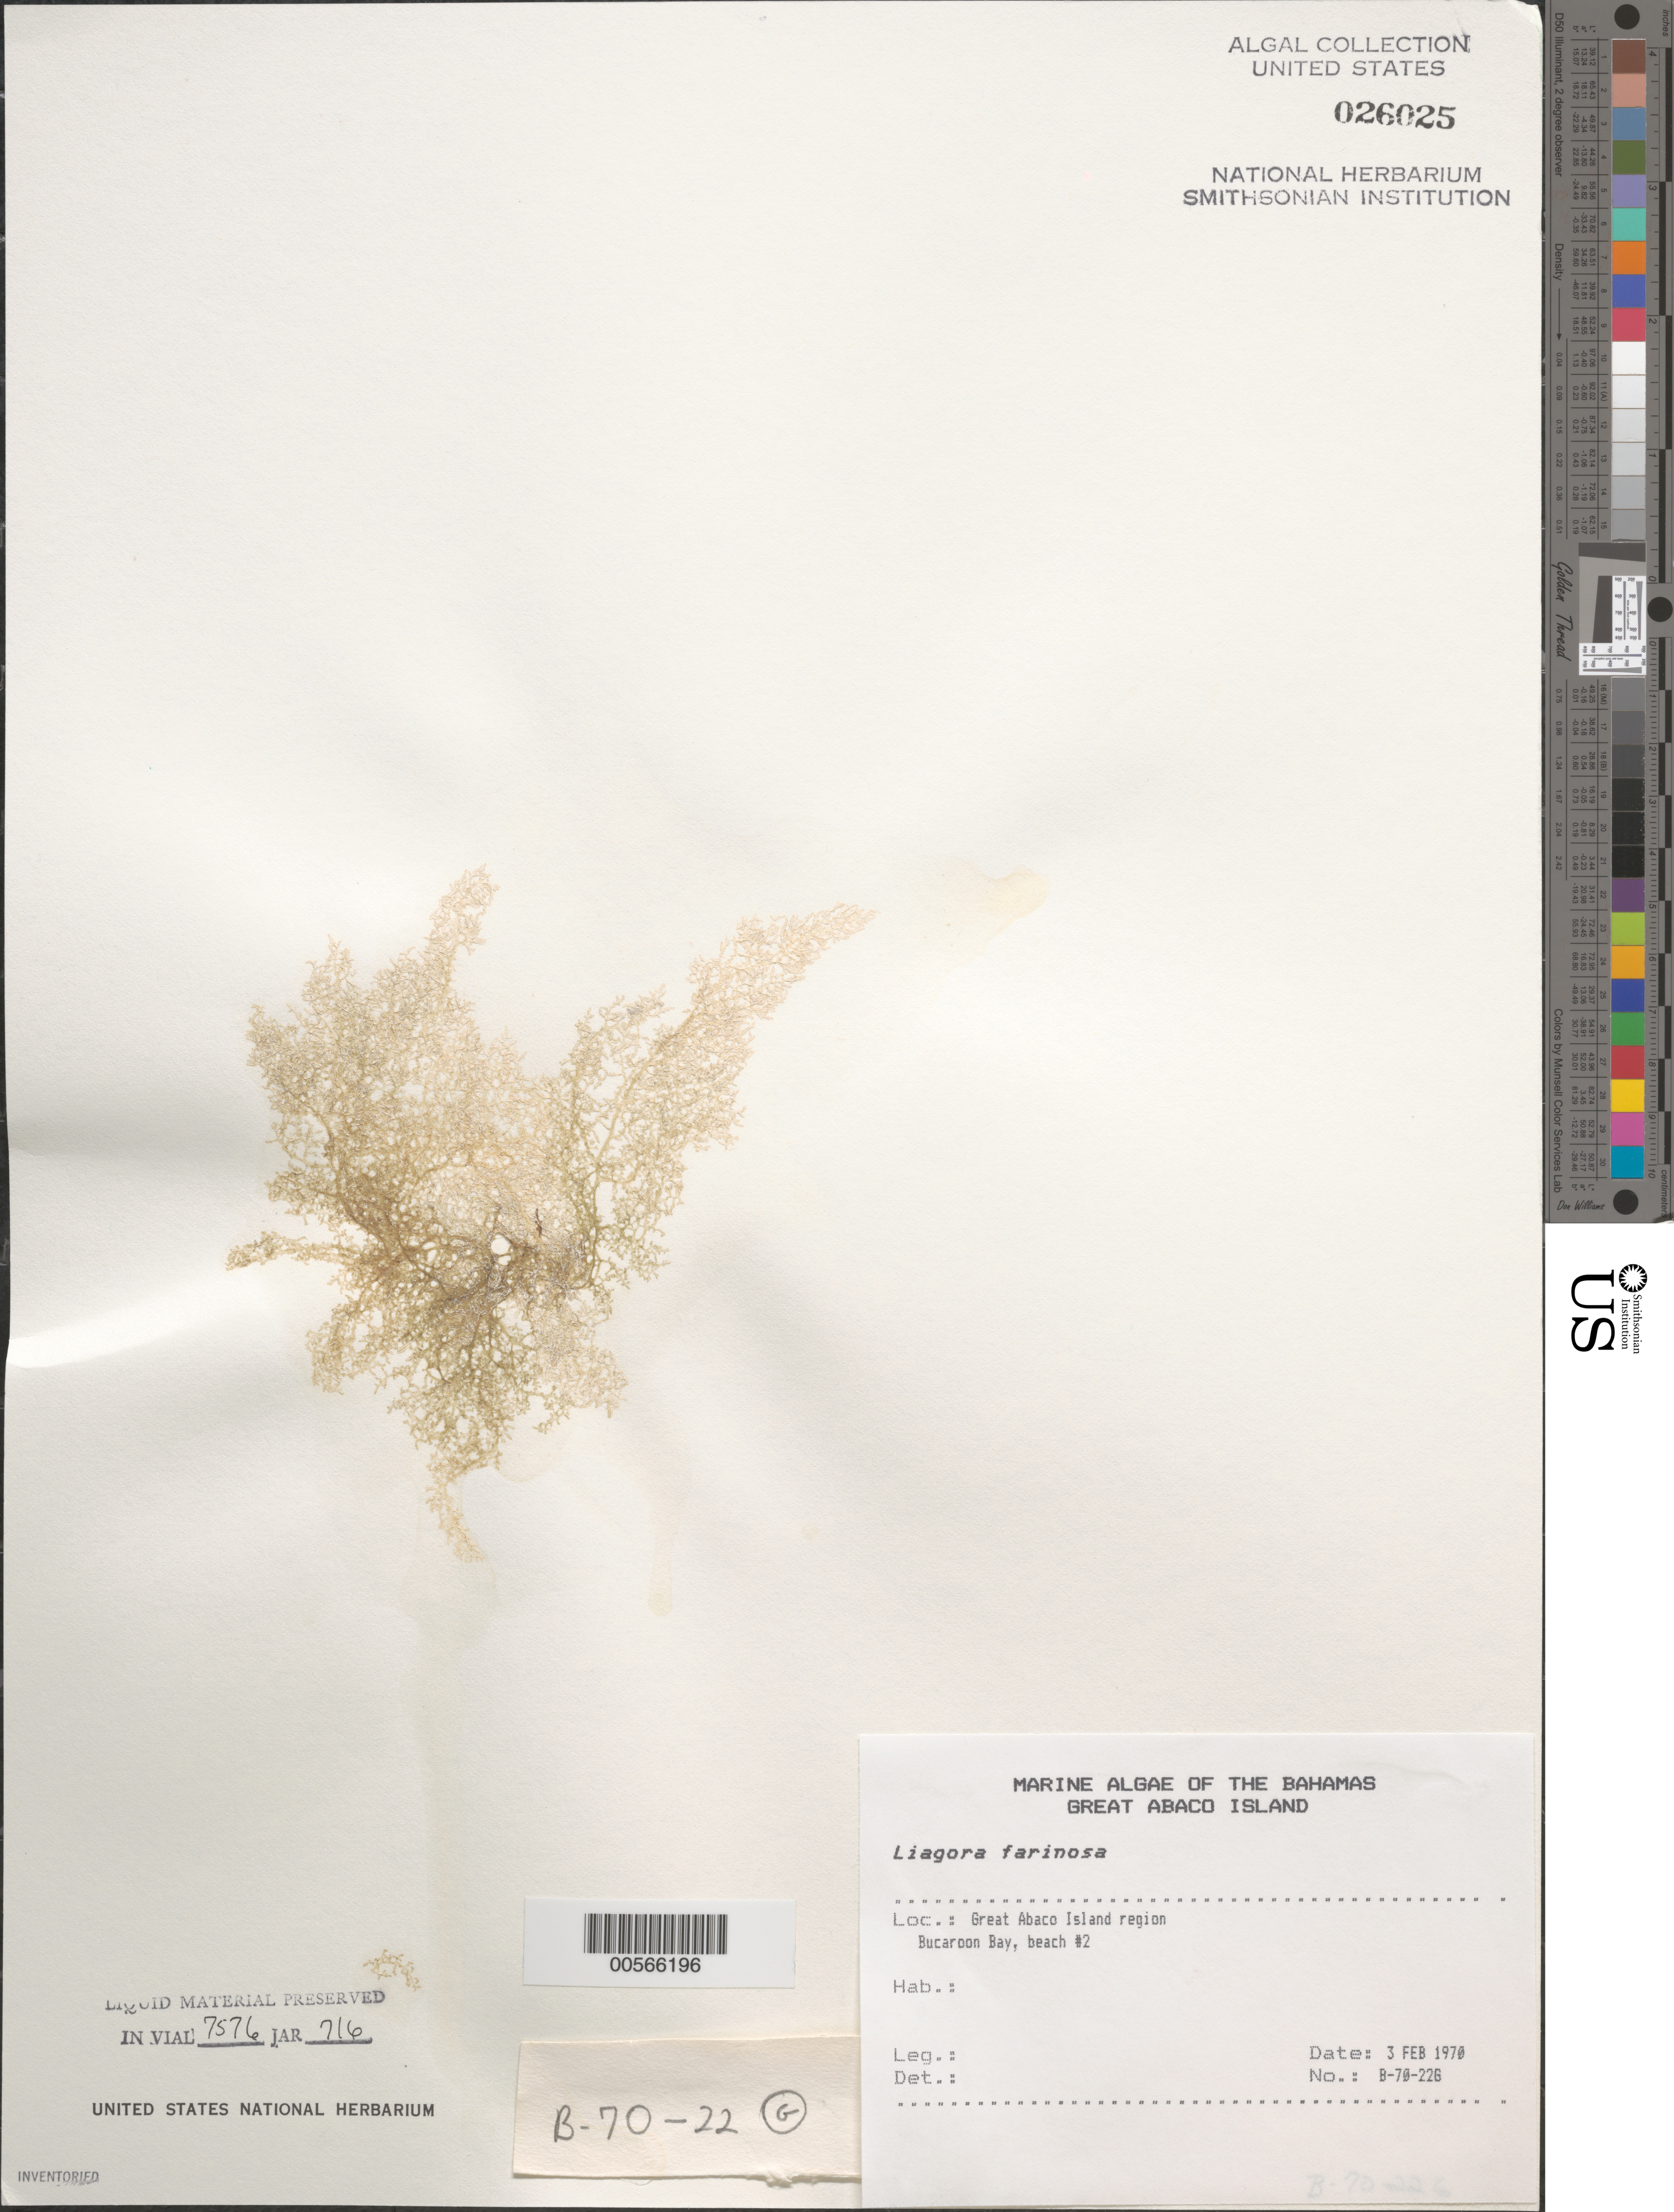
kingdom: Plantae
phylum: Rhodophyta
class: Florideophyceae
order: Nemaliales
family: Liagoraceae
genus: Liagora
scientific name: Liagora farinosa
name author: J.V.Lamouroux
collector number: B-70-22g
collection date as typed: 03 Feb 1970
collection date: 1970-02-03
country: Bahamas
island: Great Abaco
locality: Buckaroon Bay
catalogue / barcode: US 26025